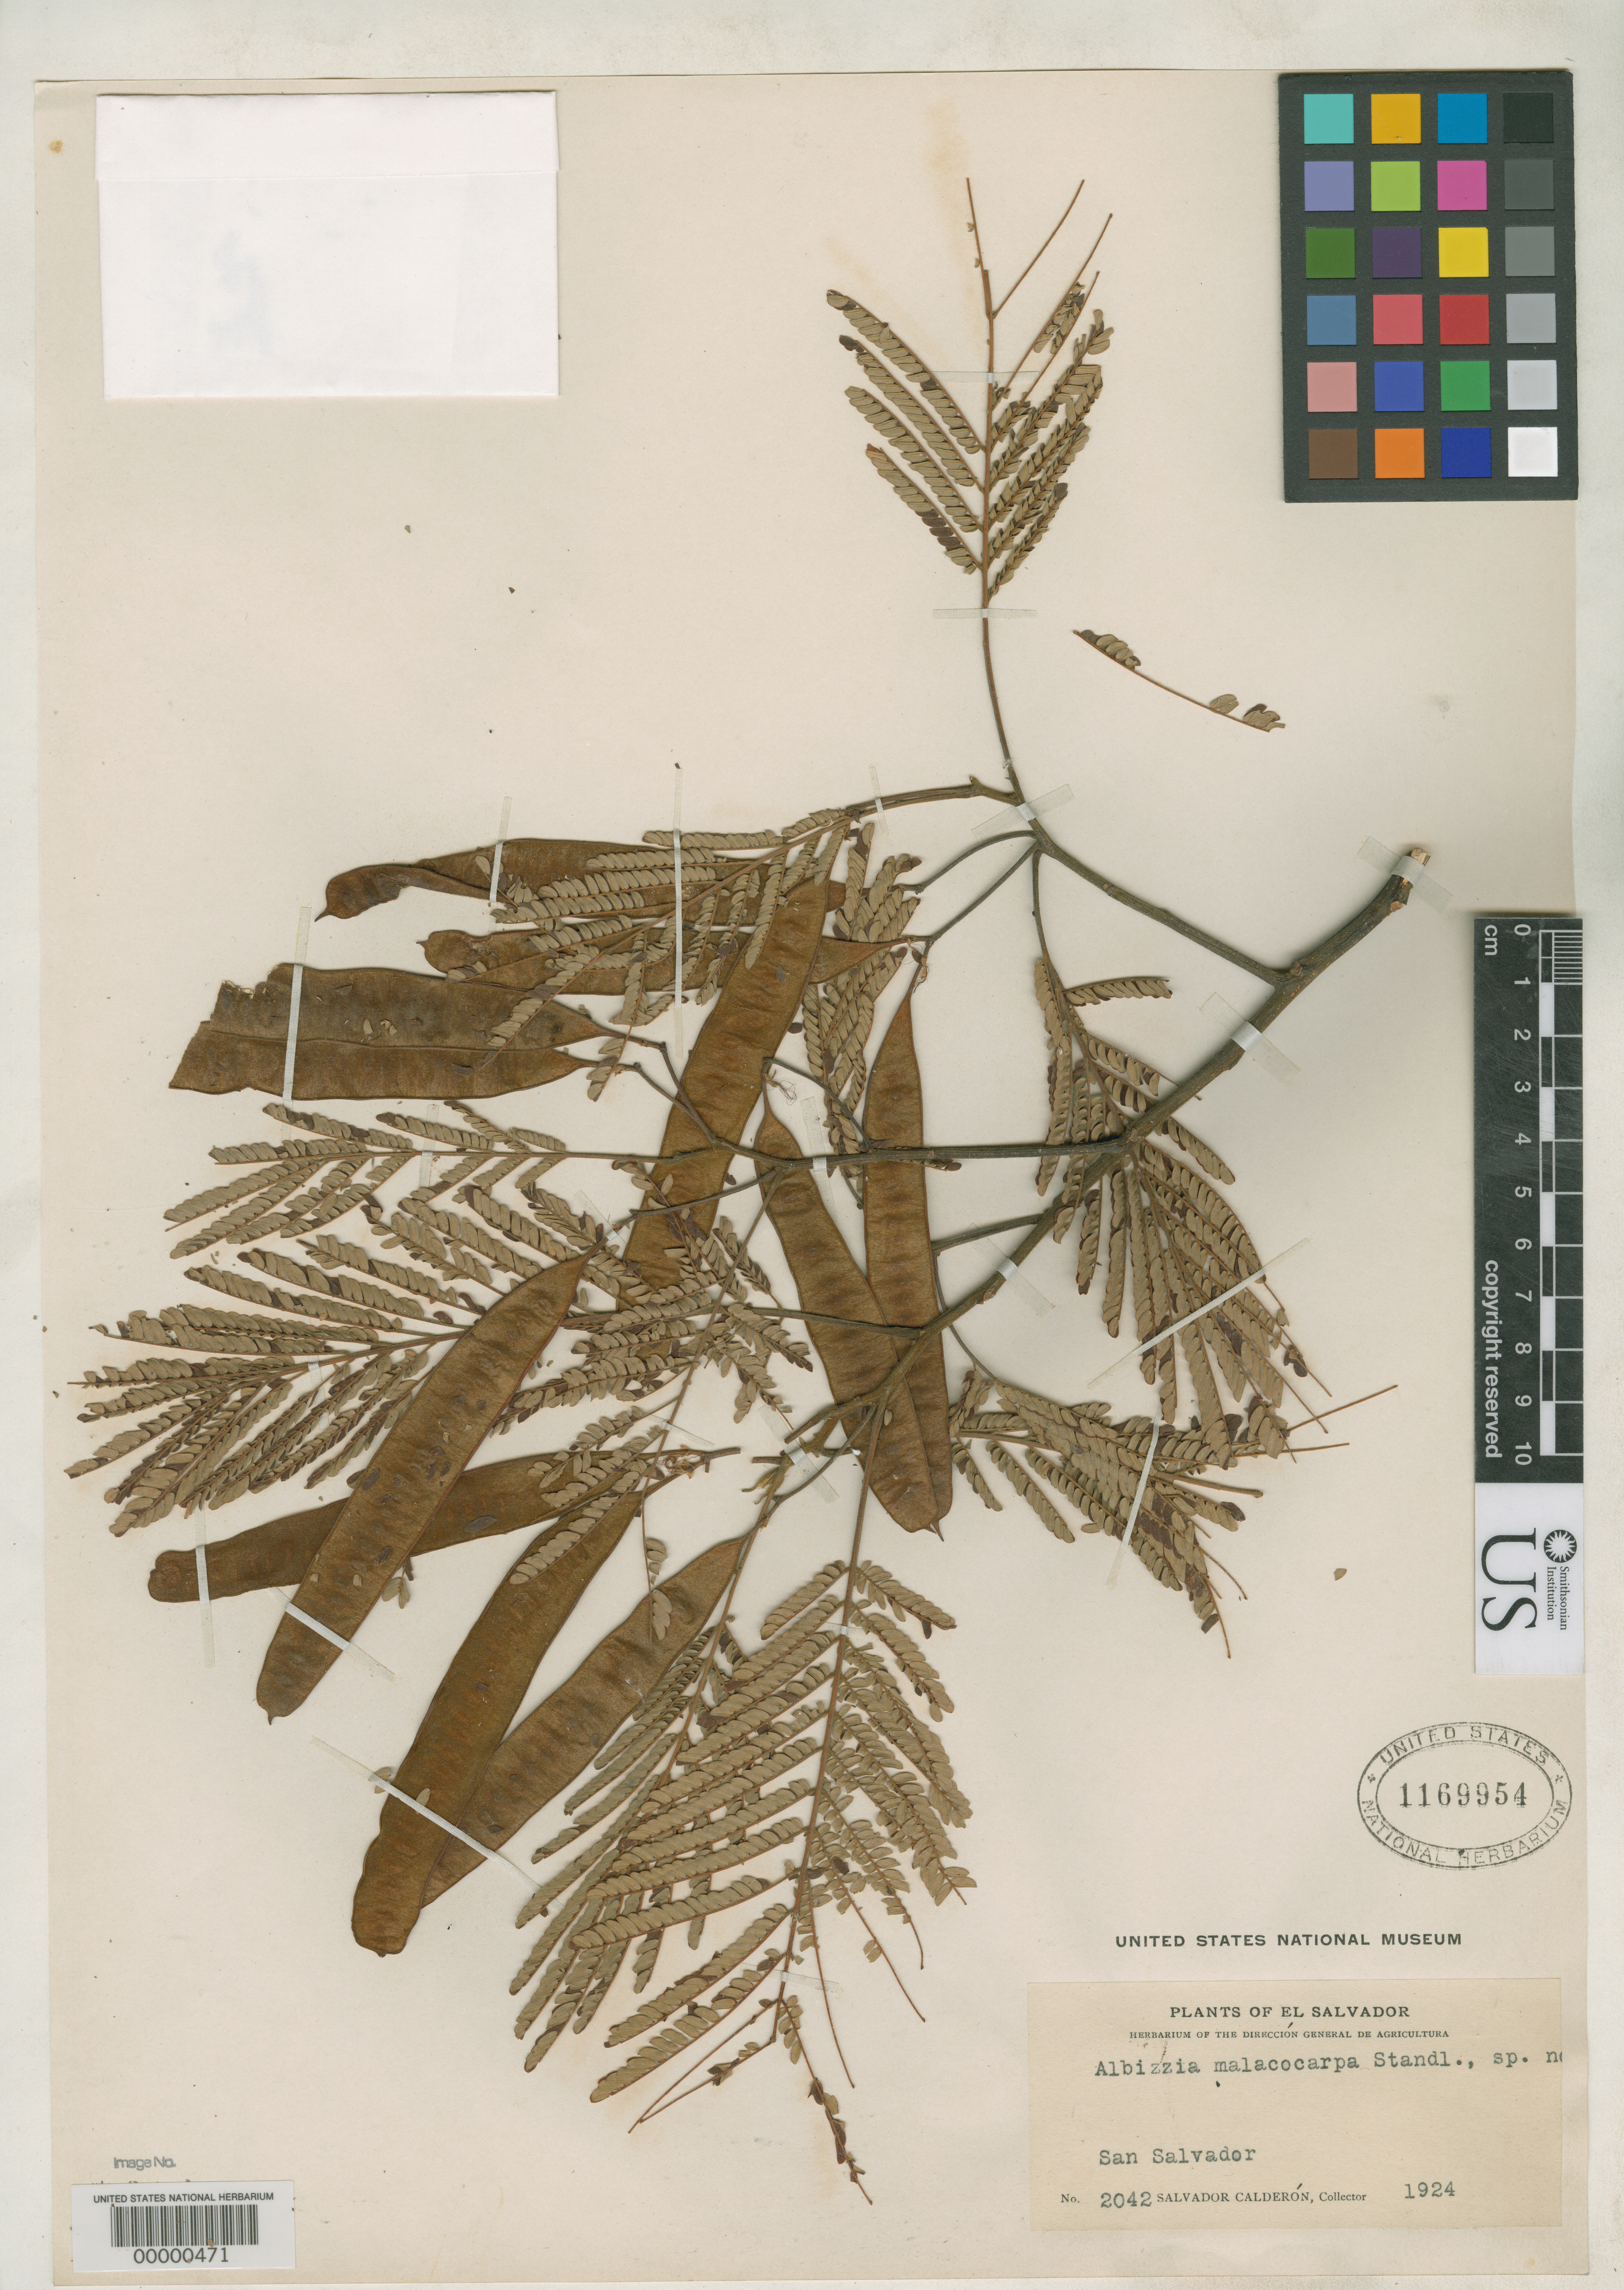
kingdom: Plantae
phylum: Tracheophyta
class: Magnoliopsida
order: Fabales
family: Fabaceae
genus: Albizia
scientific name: Albizia malacocarpa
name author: Standl. ex Britton & Rose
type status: Syntype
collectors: S. Calderón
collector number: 2042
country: El Salvador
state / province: San Salvador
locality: San Salvador.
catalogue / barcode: US 1169954